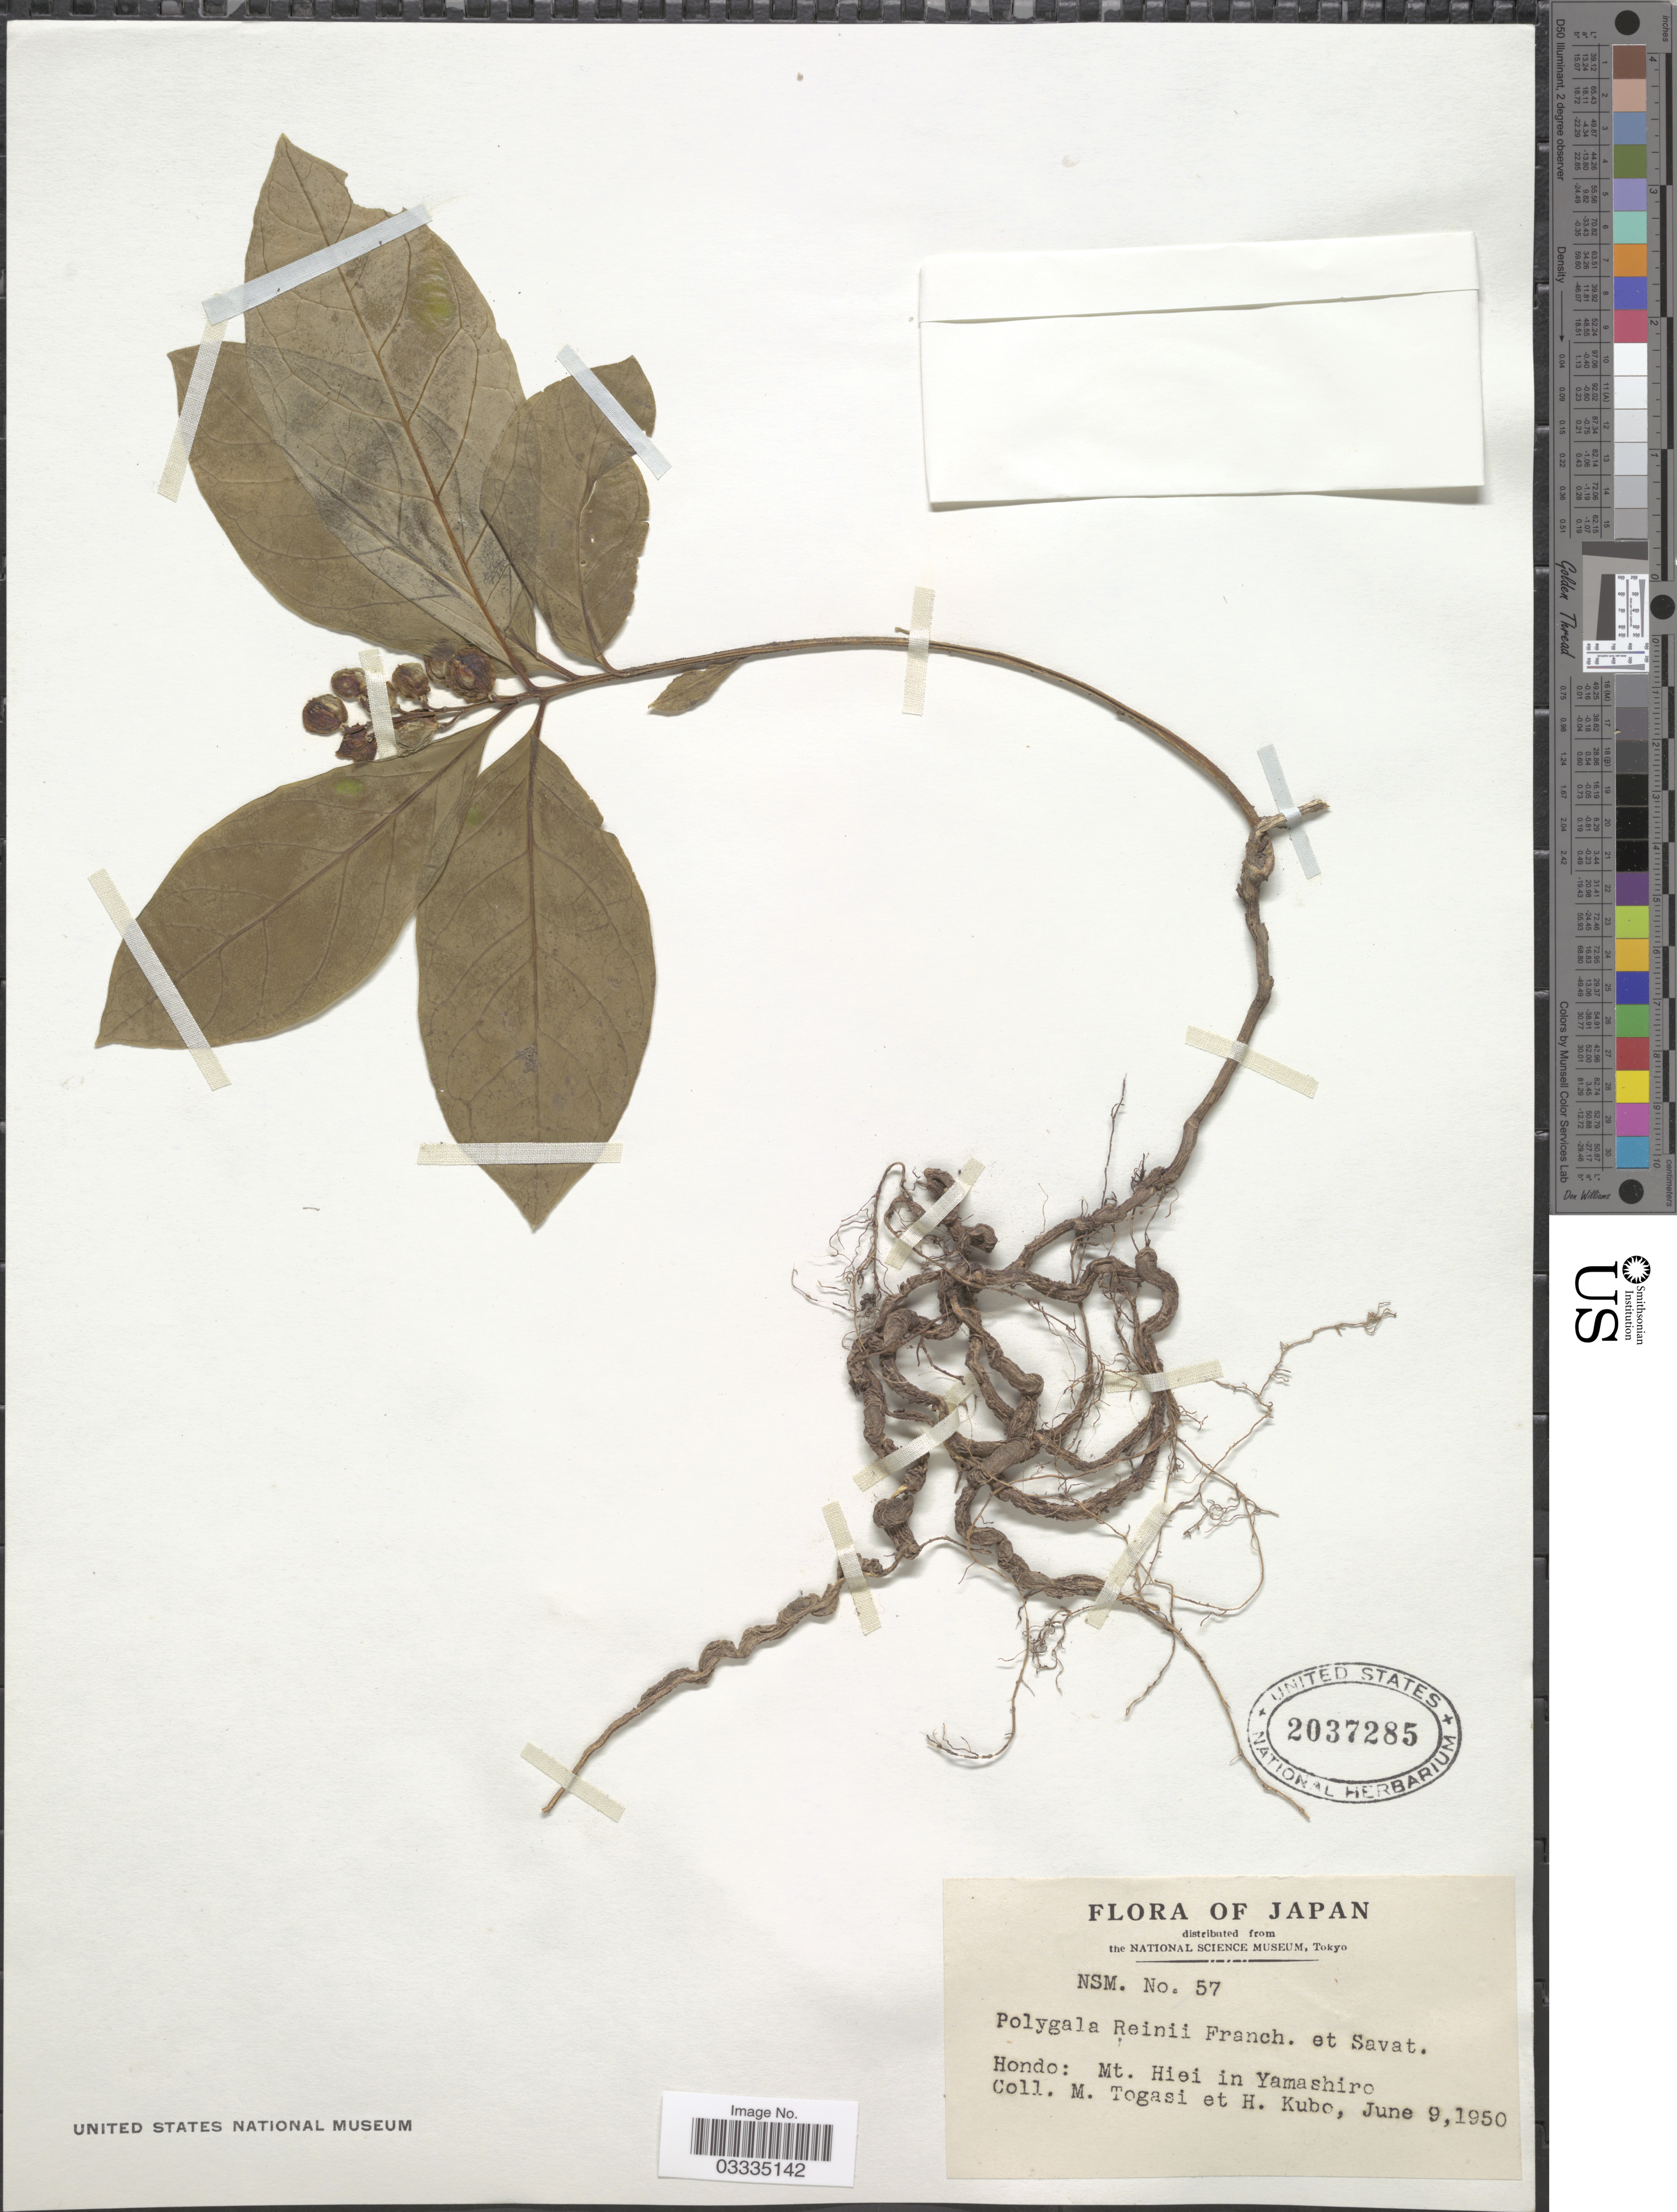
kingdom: Plantae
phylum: Tracheophyta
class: Magnoliopsida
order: Fabales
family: Polygalaceae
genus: Polygala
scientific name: Polygala reinii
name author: Franch. & Sav.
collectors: M. Togasi & H. Kubo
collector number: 57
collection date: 1950-06-09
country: Japan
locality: Hondo: Mt. Hiei in Yamashiro.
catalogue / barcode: US 2037285